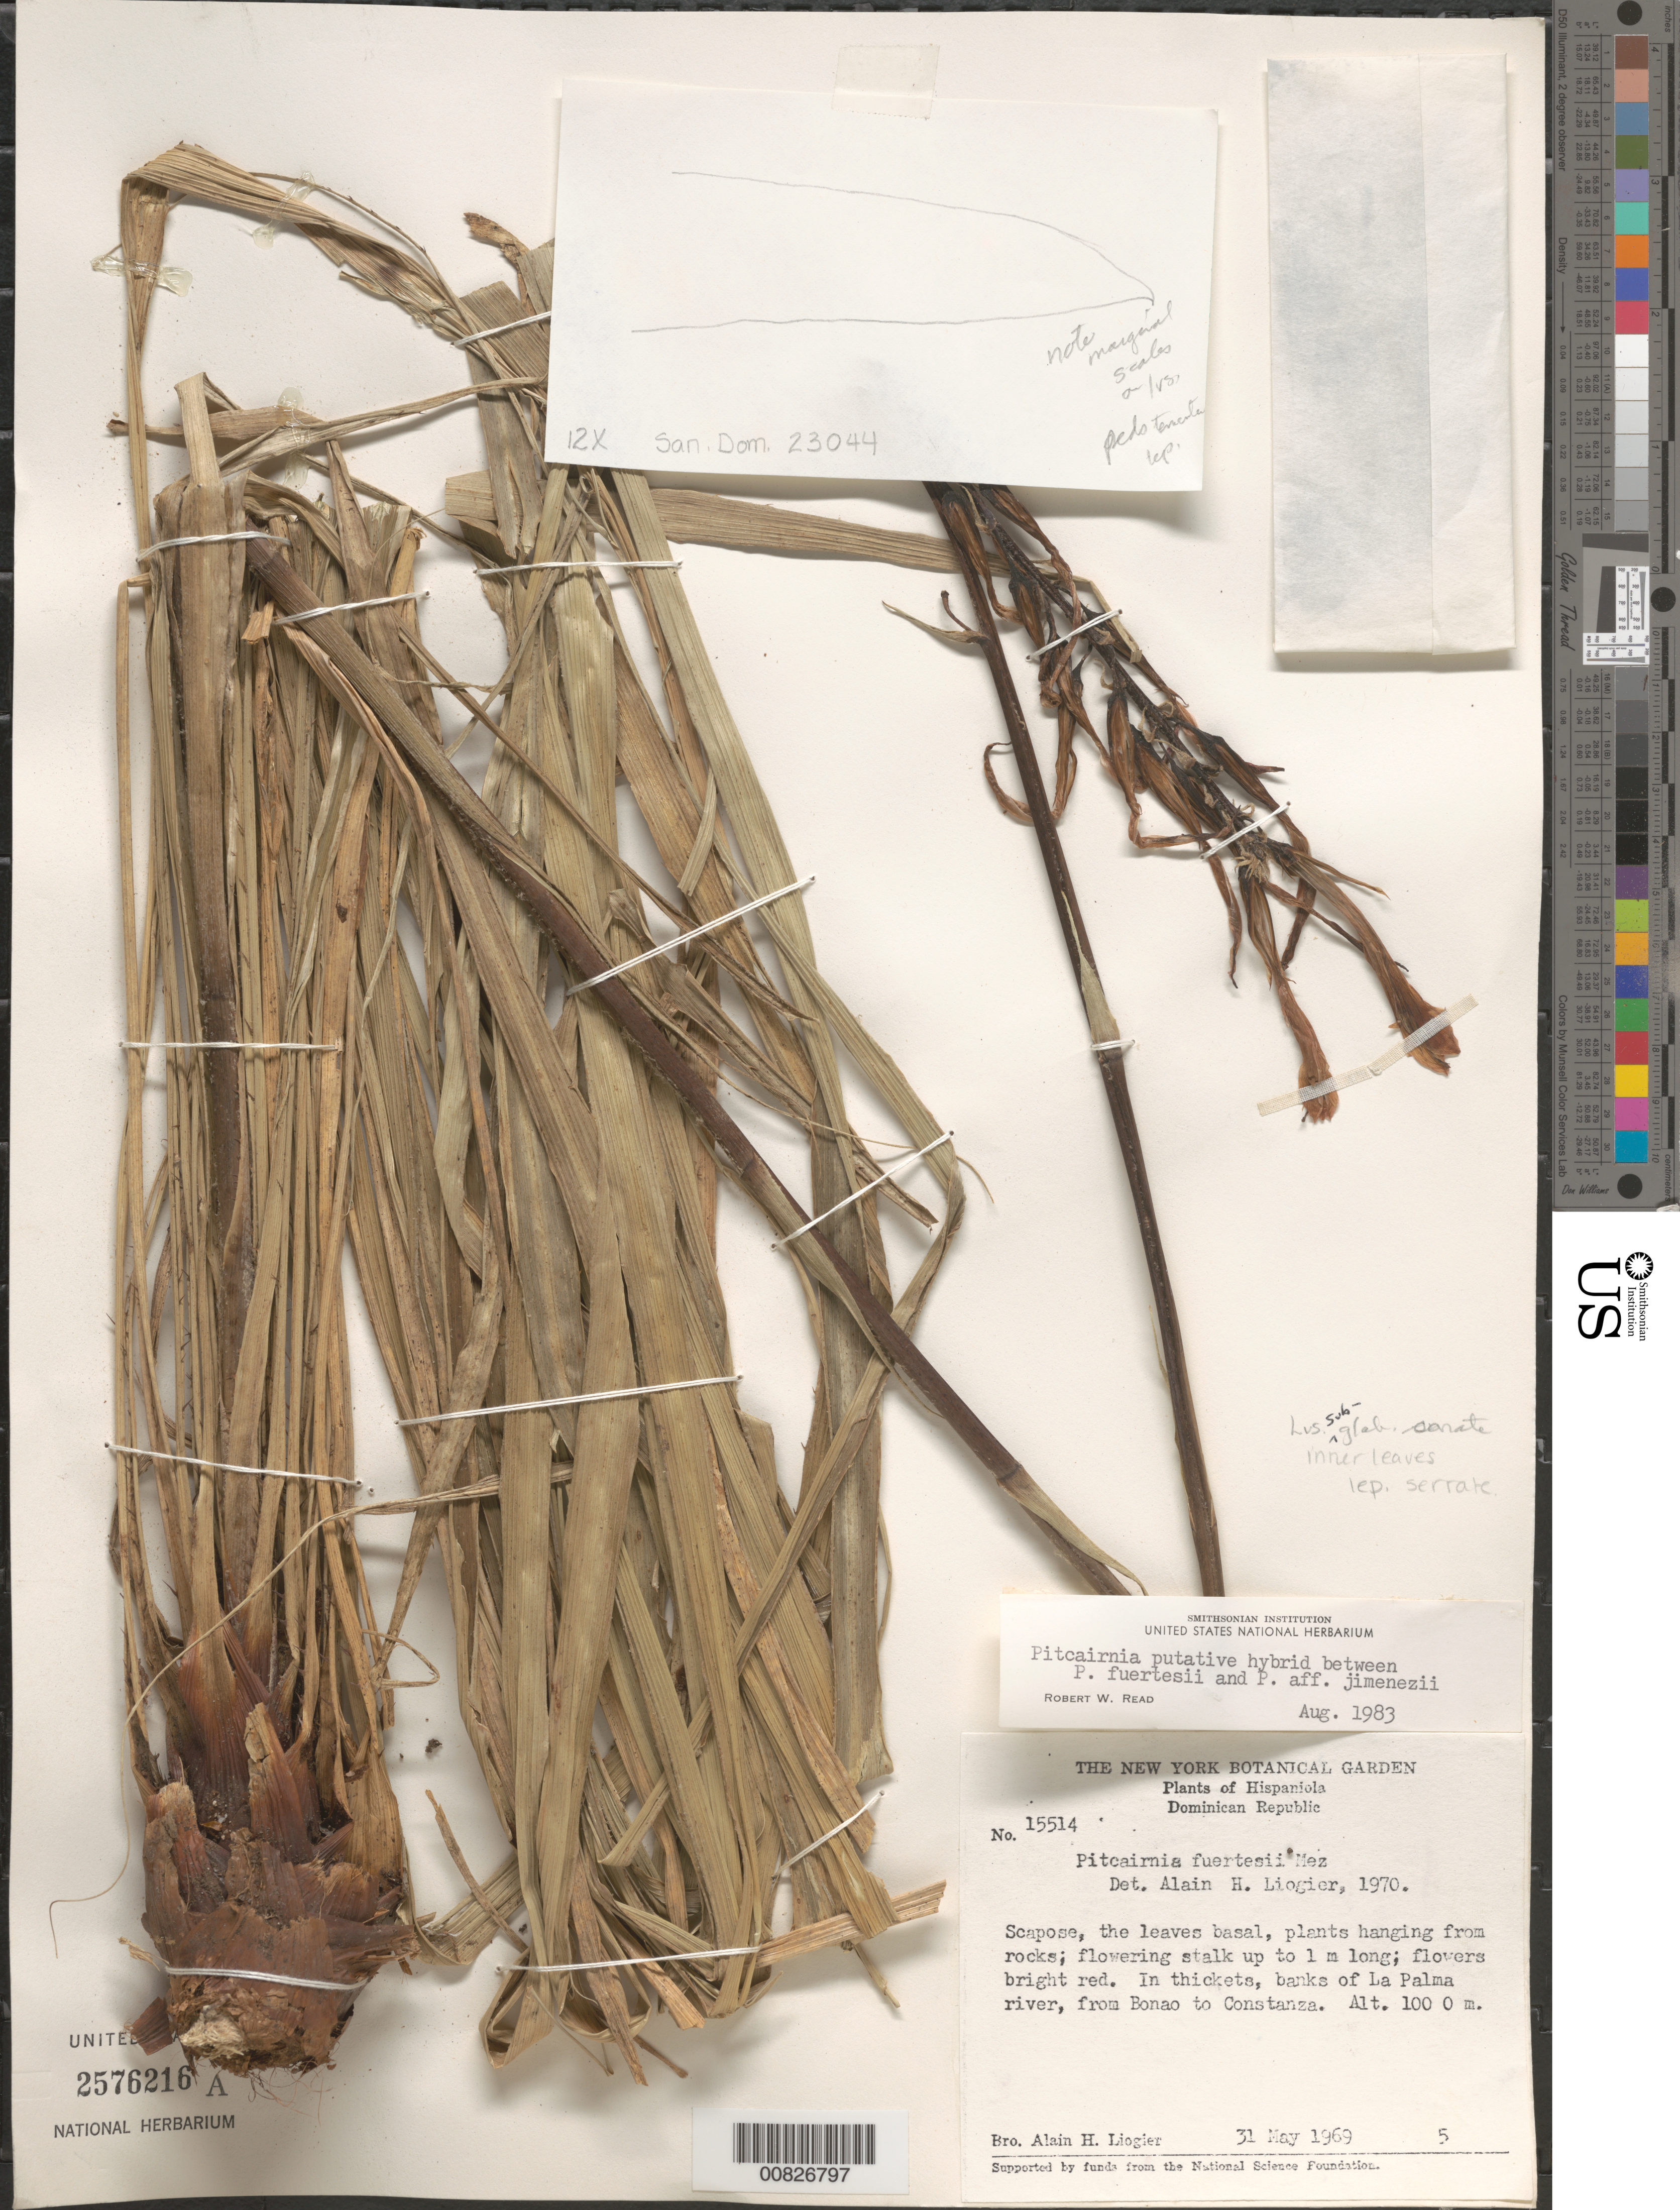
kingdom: Plantae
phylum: Tracheophyta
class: Liliopsida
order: Poales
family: Bromeliaceae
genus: Pitcairnia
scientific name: Pitcairnia fuertesii x P. augusti Harms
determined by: Read, Robert W., (US), NMNH (UNITED STATES)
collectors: A. H. Liogier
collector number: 15514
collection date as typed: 31 May 1969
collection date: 1969-05-31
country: Dominican Republic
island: Hispaniola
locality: Banks of La Palma River, from Bonao to Constanza.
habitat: In thickets, banks of La Palma River.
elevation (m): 1000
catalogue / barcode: US 2576216A